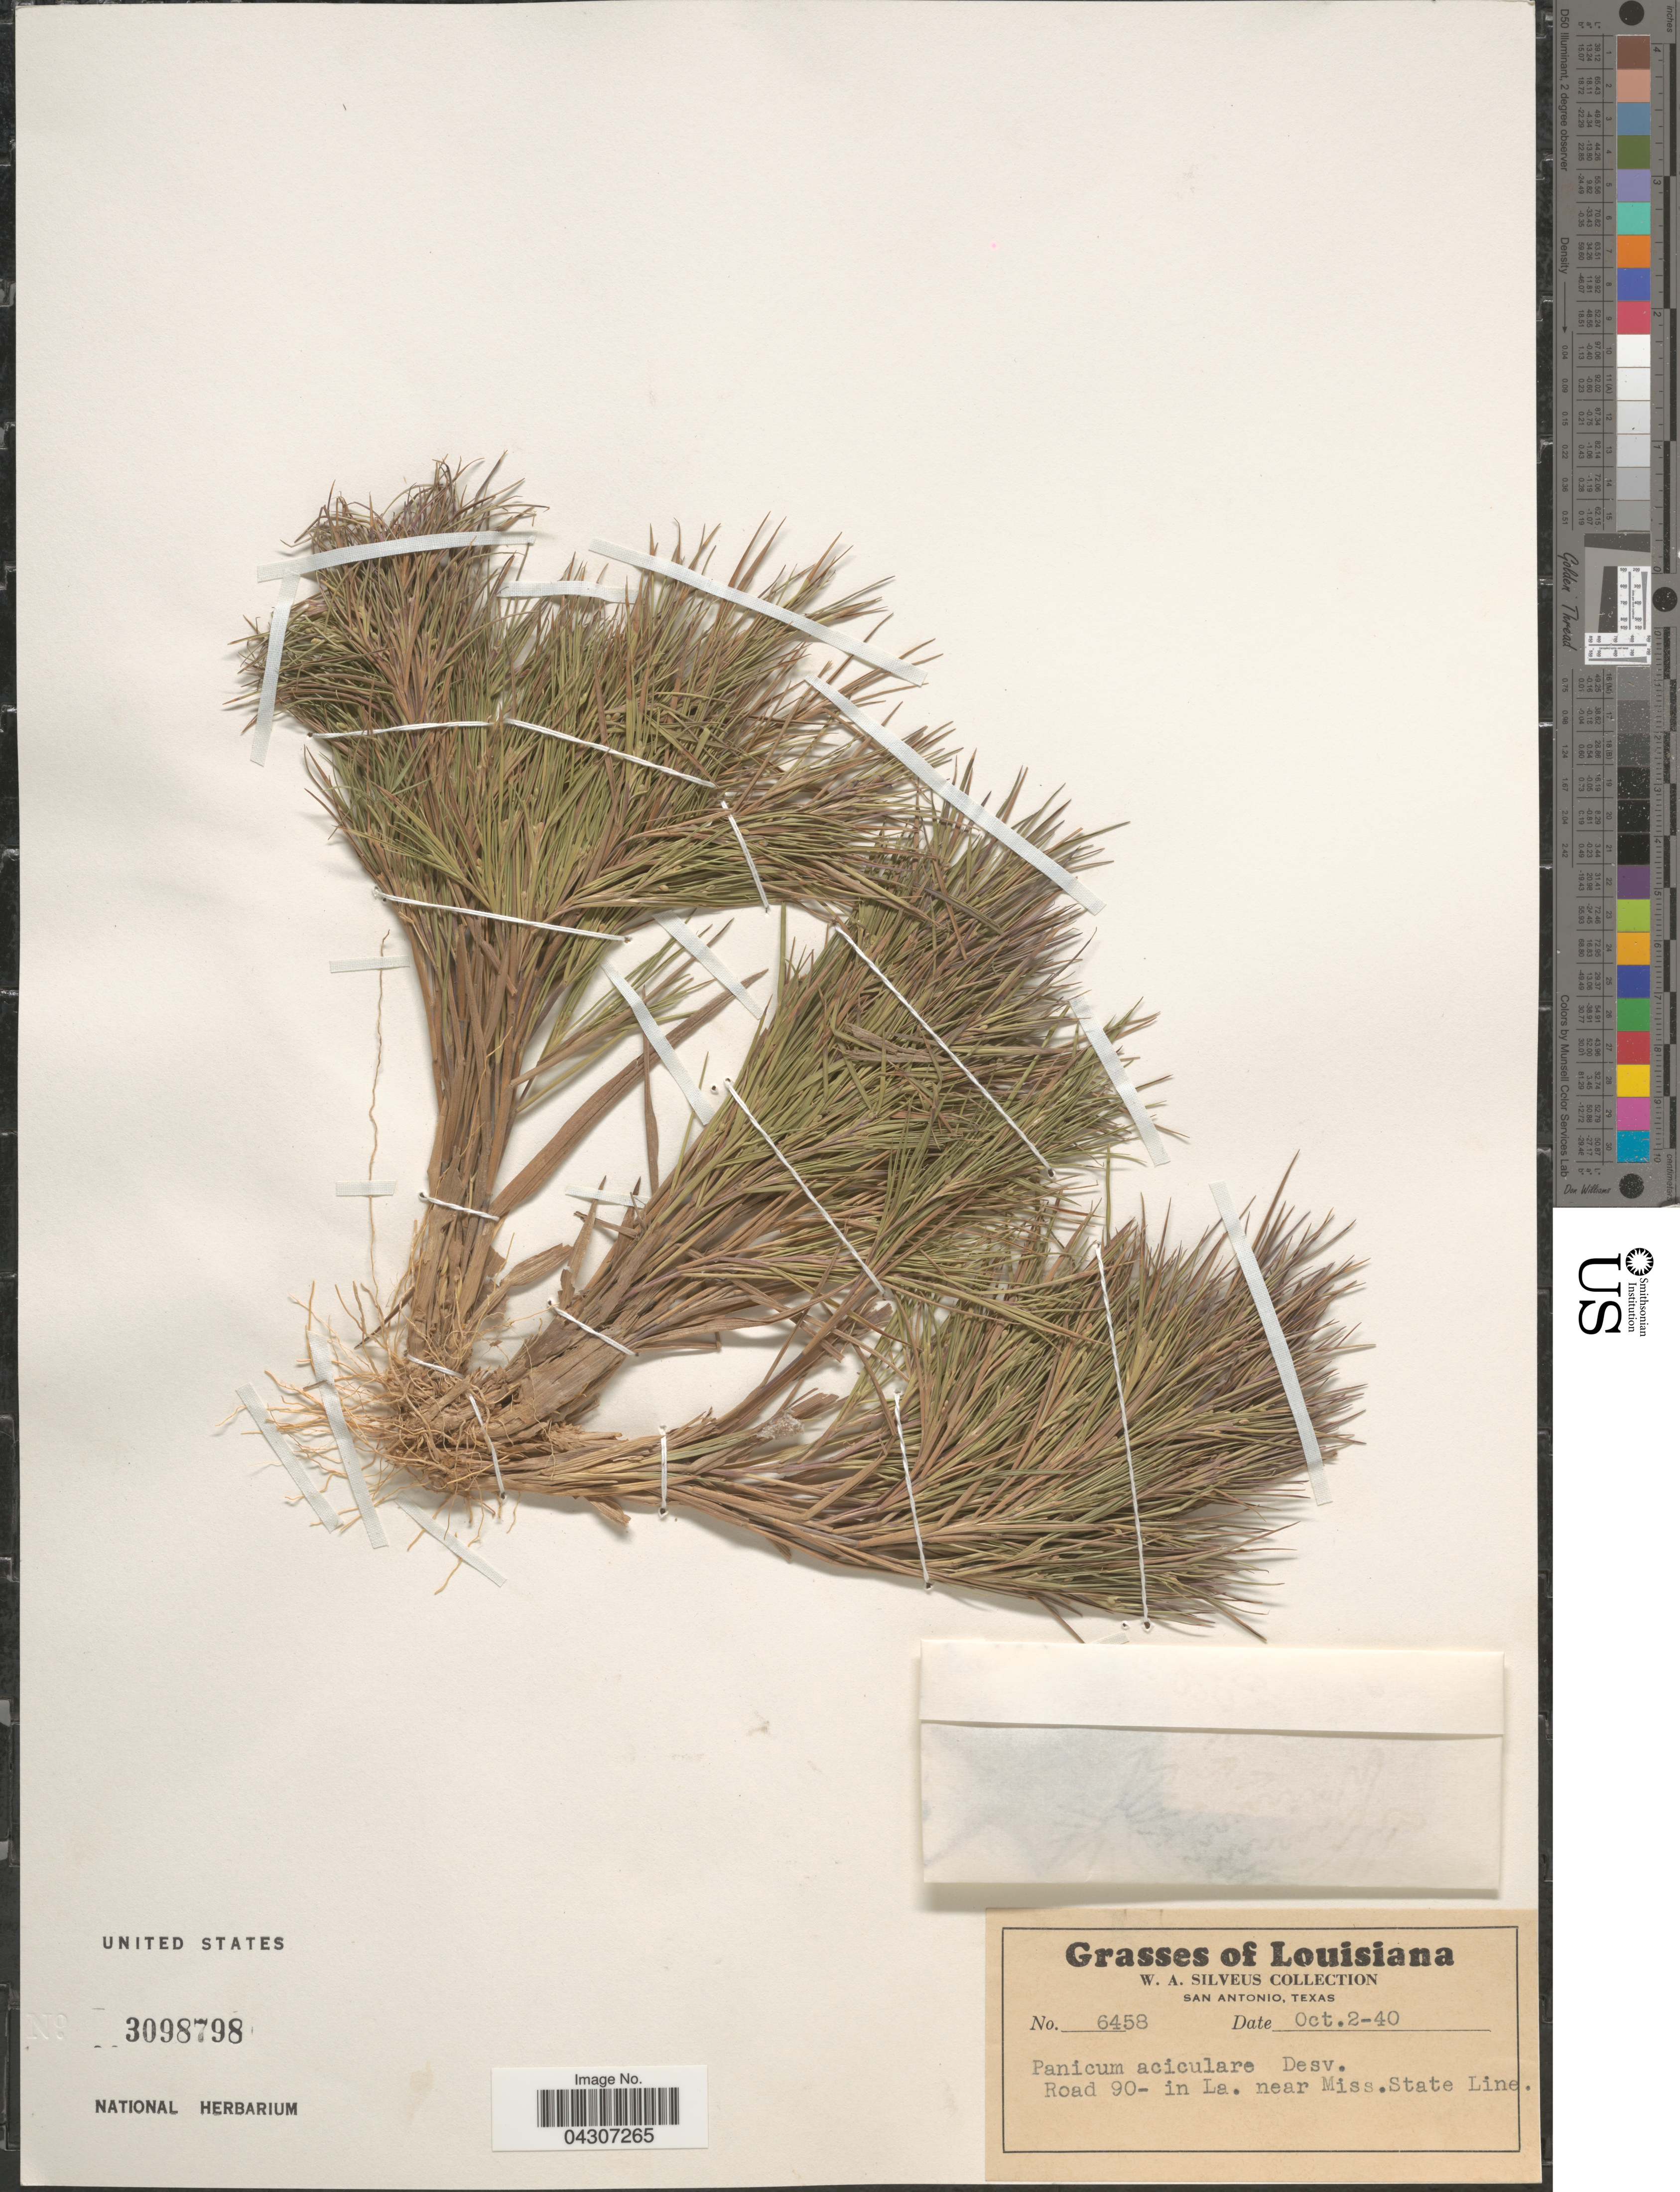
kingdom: Plantae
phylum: Tracheophyta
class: Liliopsida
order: Poales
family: Poaceae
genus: Dichanthelium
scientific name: Dichanthelium aciculare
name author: (Desv. ex Poir.) Gould & C.A. Clark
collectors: W. Silveus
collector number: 6458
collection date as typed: Transcribed d/m/y: 2/10/40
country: United States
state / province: Louisiana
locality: Road 90- in La. near Miss. State Line.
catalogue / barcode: US 3098798